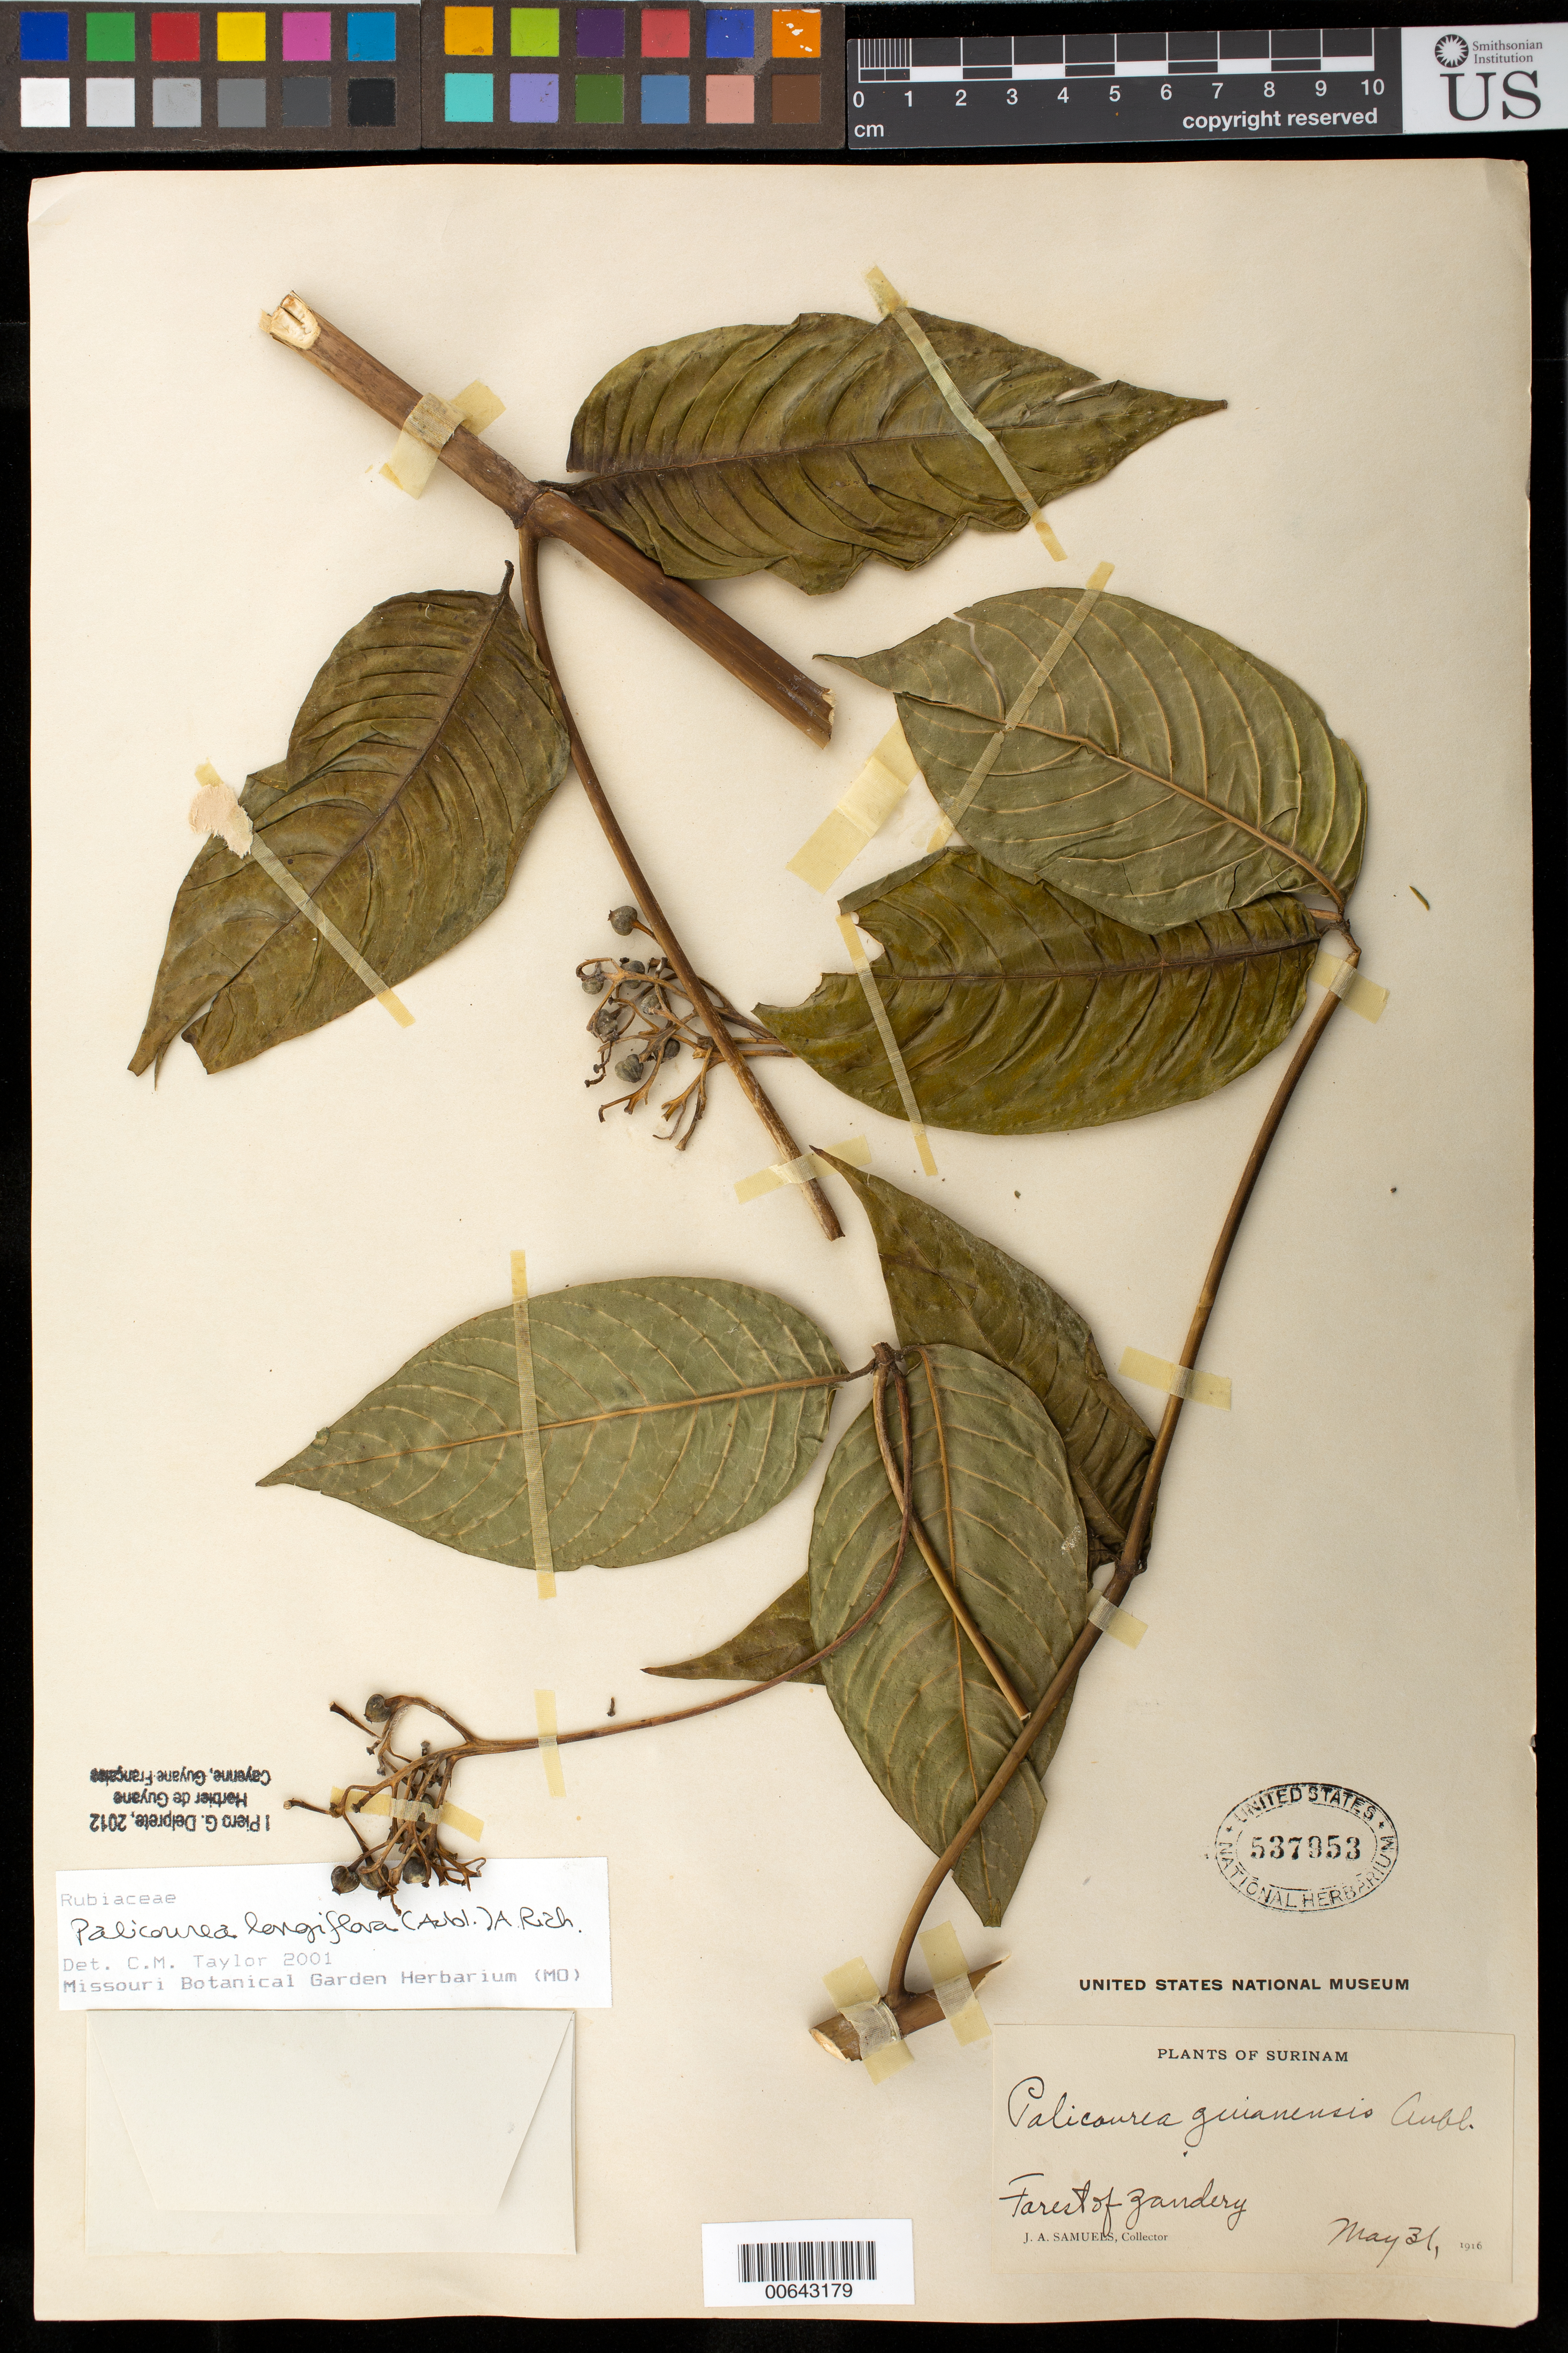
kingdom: Plantae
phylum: Tracheophyta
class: Magnoliopsida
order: Gentianales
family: Rubiaceae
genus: Palicourea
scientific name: Palicourea longiflora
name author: (Aubl.) A. Rich.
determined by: Taylor, Charlotte M.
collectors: J. A. Samuels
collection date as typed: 31-May-16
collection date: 1916-05-31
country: Suriname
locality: Zanderij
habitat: Forest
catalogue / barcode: US 537953